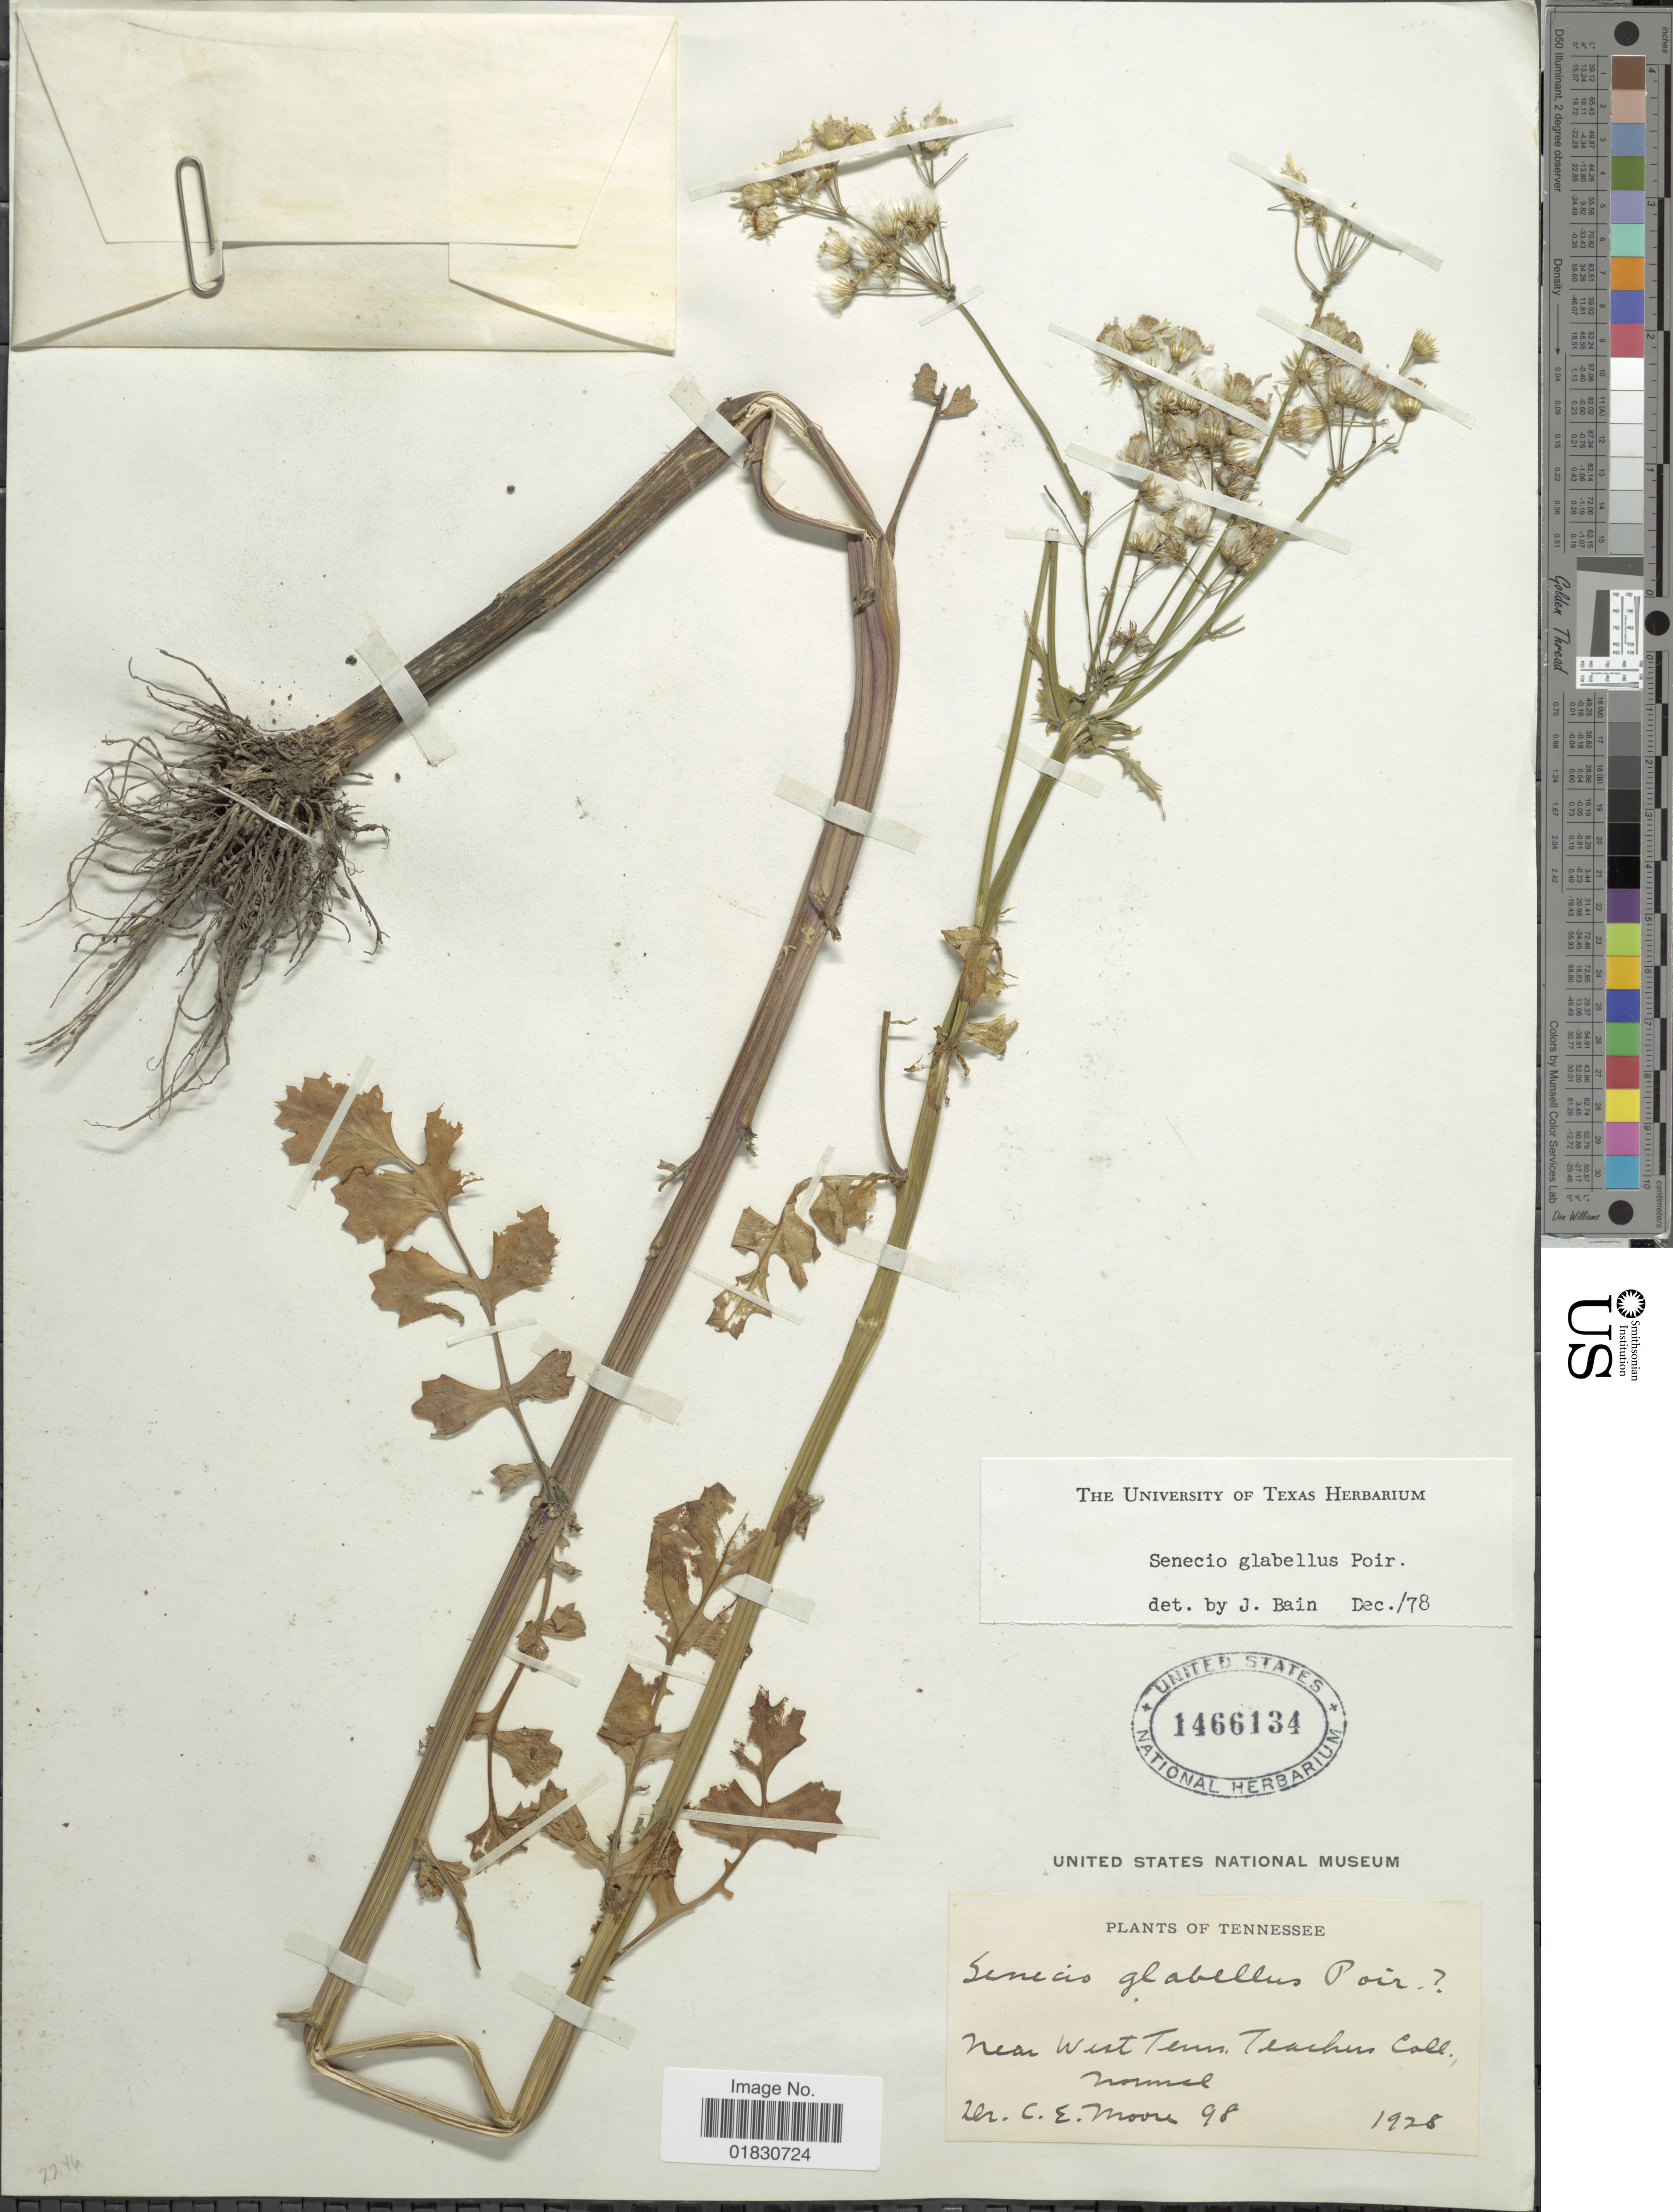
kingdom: Plantae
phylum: Tracheophyta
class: Magnoliopsida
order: Asterales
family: Asteraceae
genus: Packera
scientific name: Packera glabella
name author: (Poir.) C. Jeffrey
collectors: C. Moore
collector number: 98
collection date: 1928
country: United States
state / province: Tennessee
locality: Near West Tenn. Teachers Coll., Normal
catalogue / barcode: US 1466134